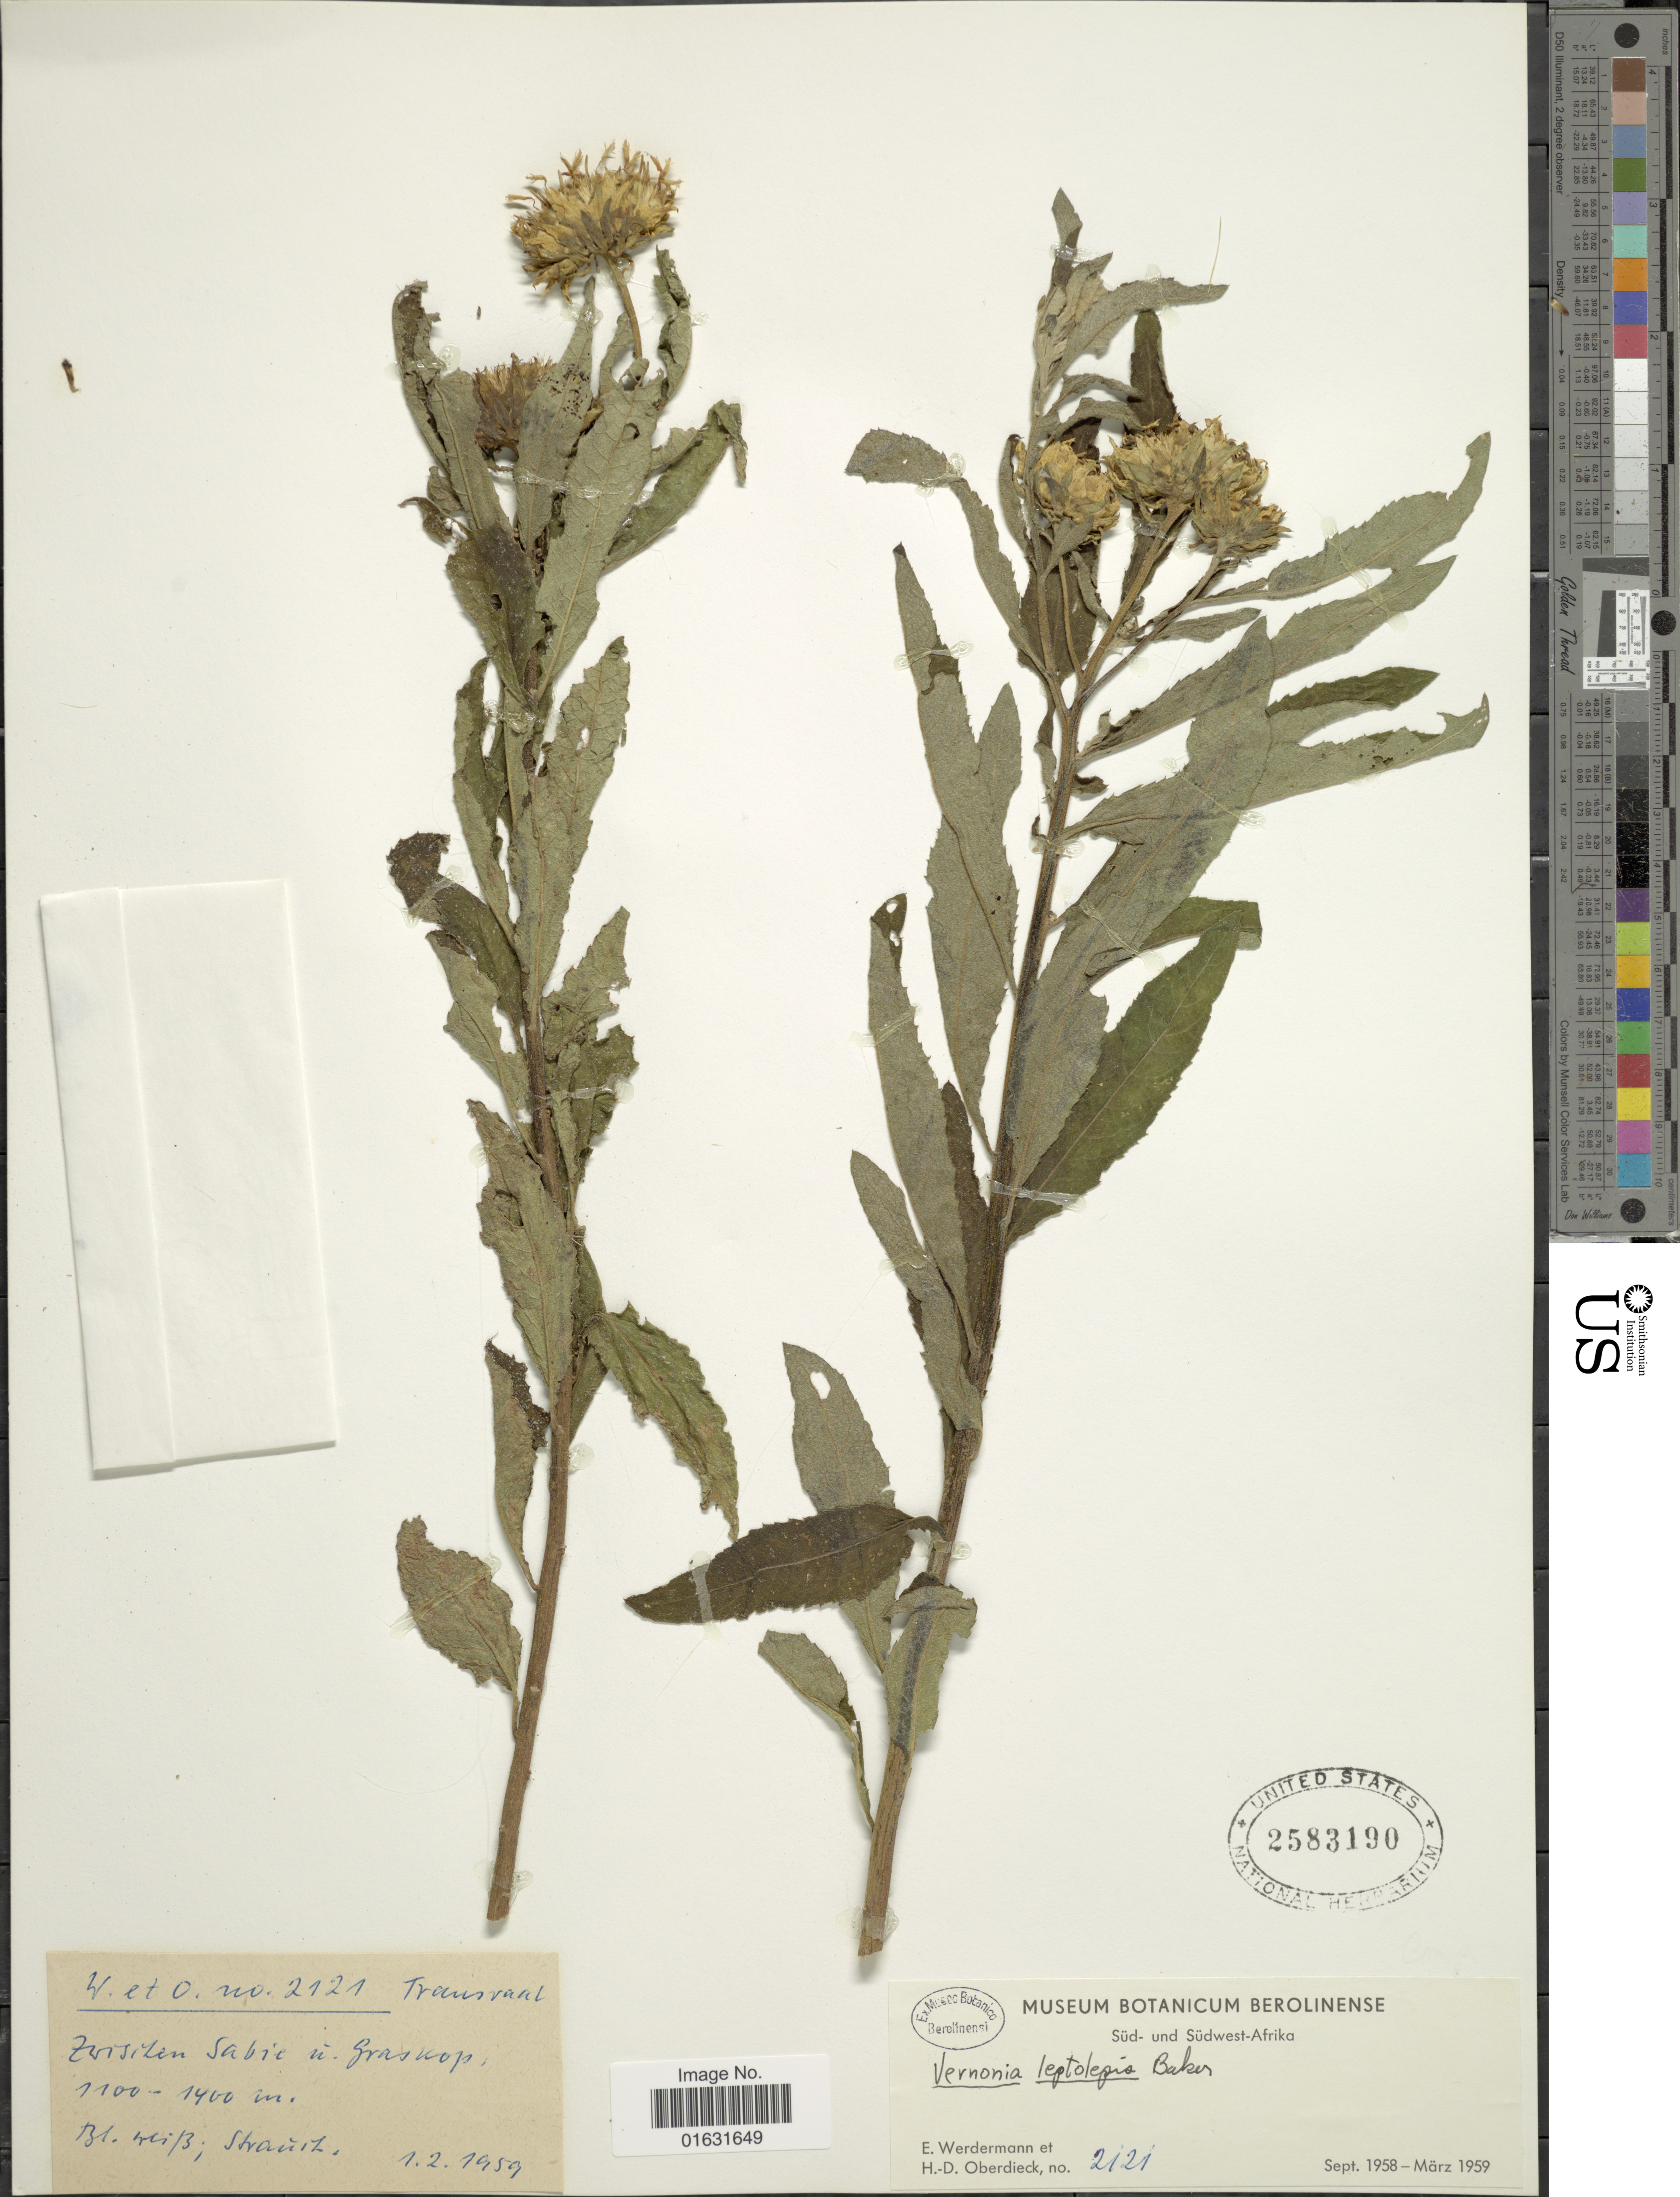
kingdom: Plantae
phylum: Tracheophyta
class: Magnoliopsida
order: Asterales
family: Asteraceae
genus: Baccharoides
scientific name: Baccharoides adoensis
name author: (Sch. Bip. ex Walp.) H. Rob.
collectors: E. Werdermann & H. Oberdieck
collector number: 2121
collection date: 1958-09/1959-03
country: South Africa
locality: Sudwest-Afrika, Transvaal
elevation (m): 1100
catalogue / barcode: US 2583190